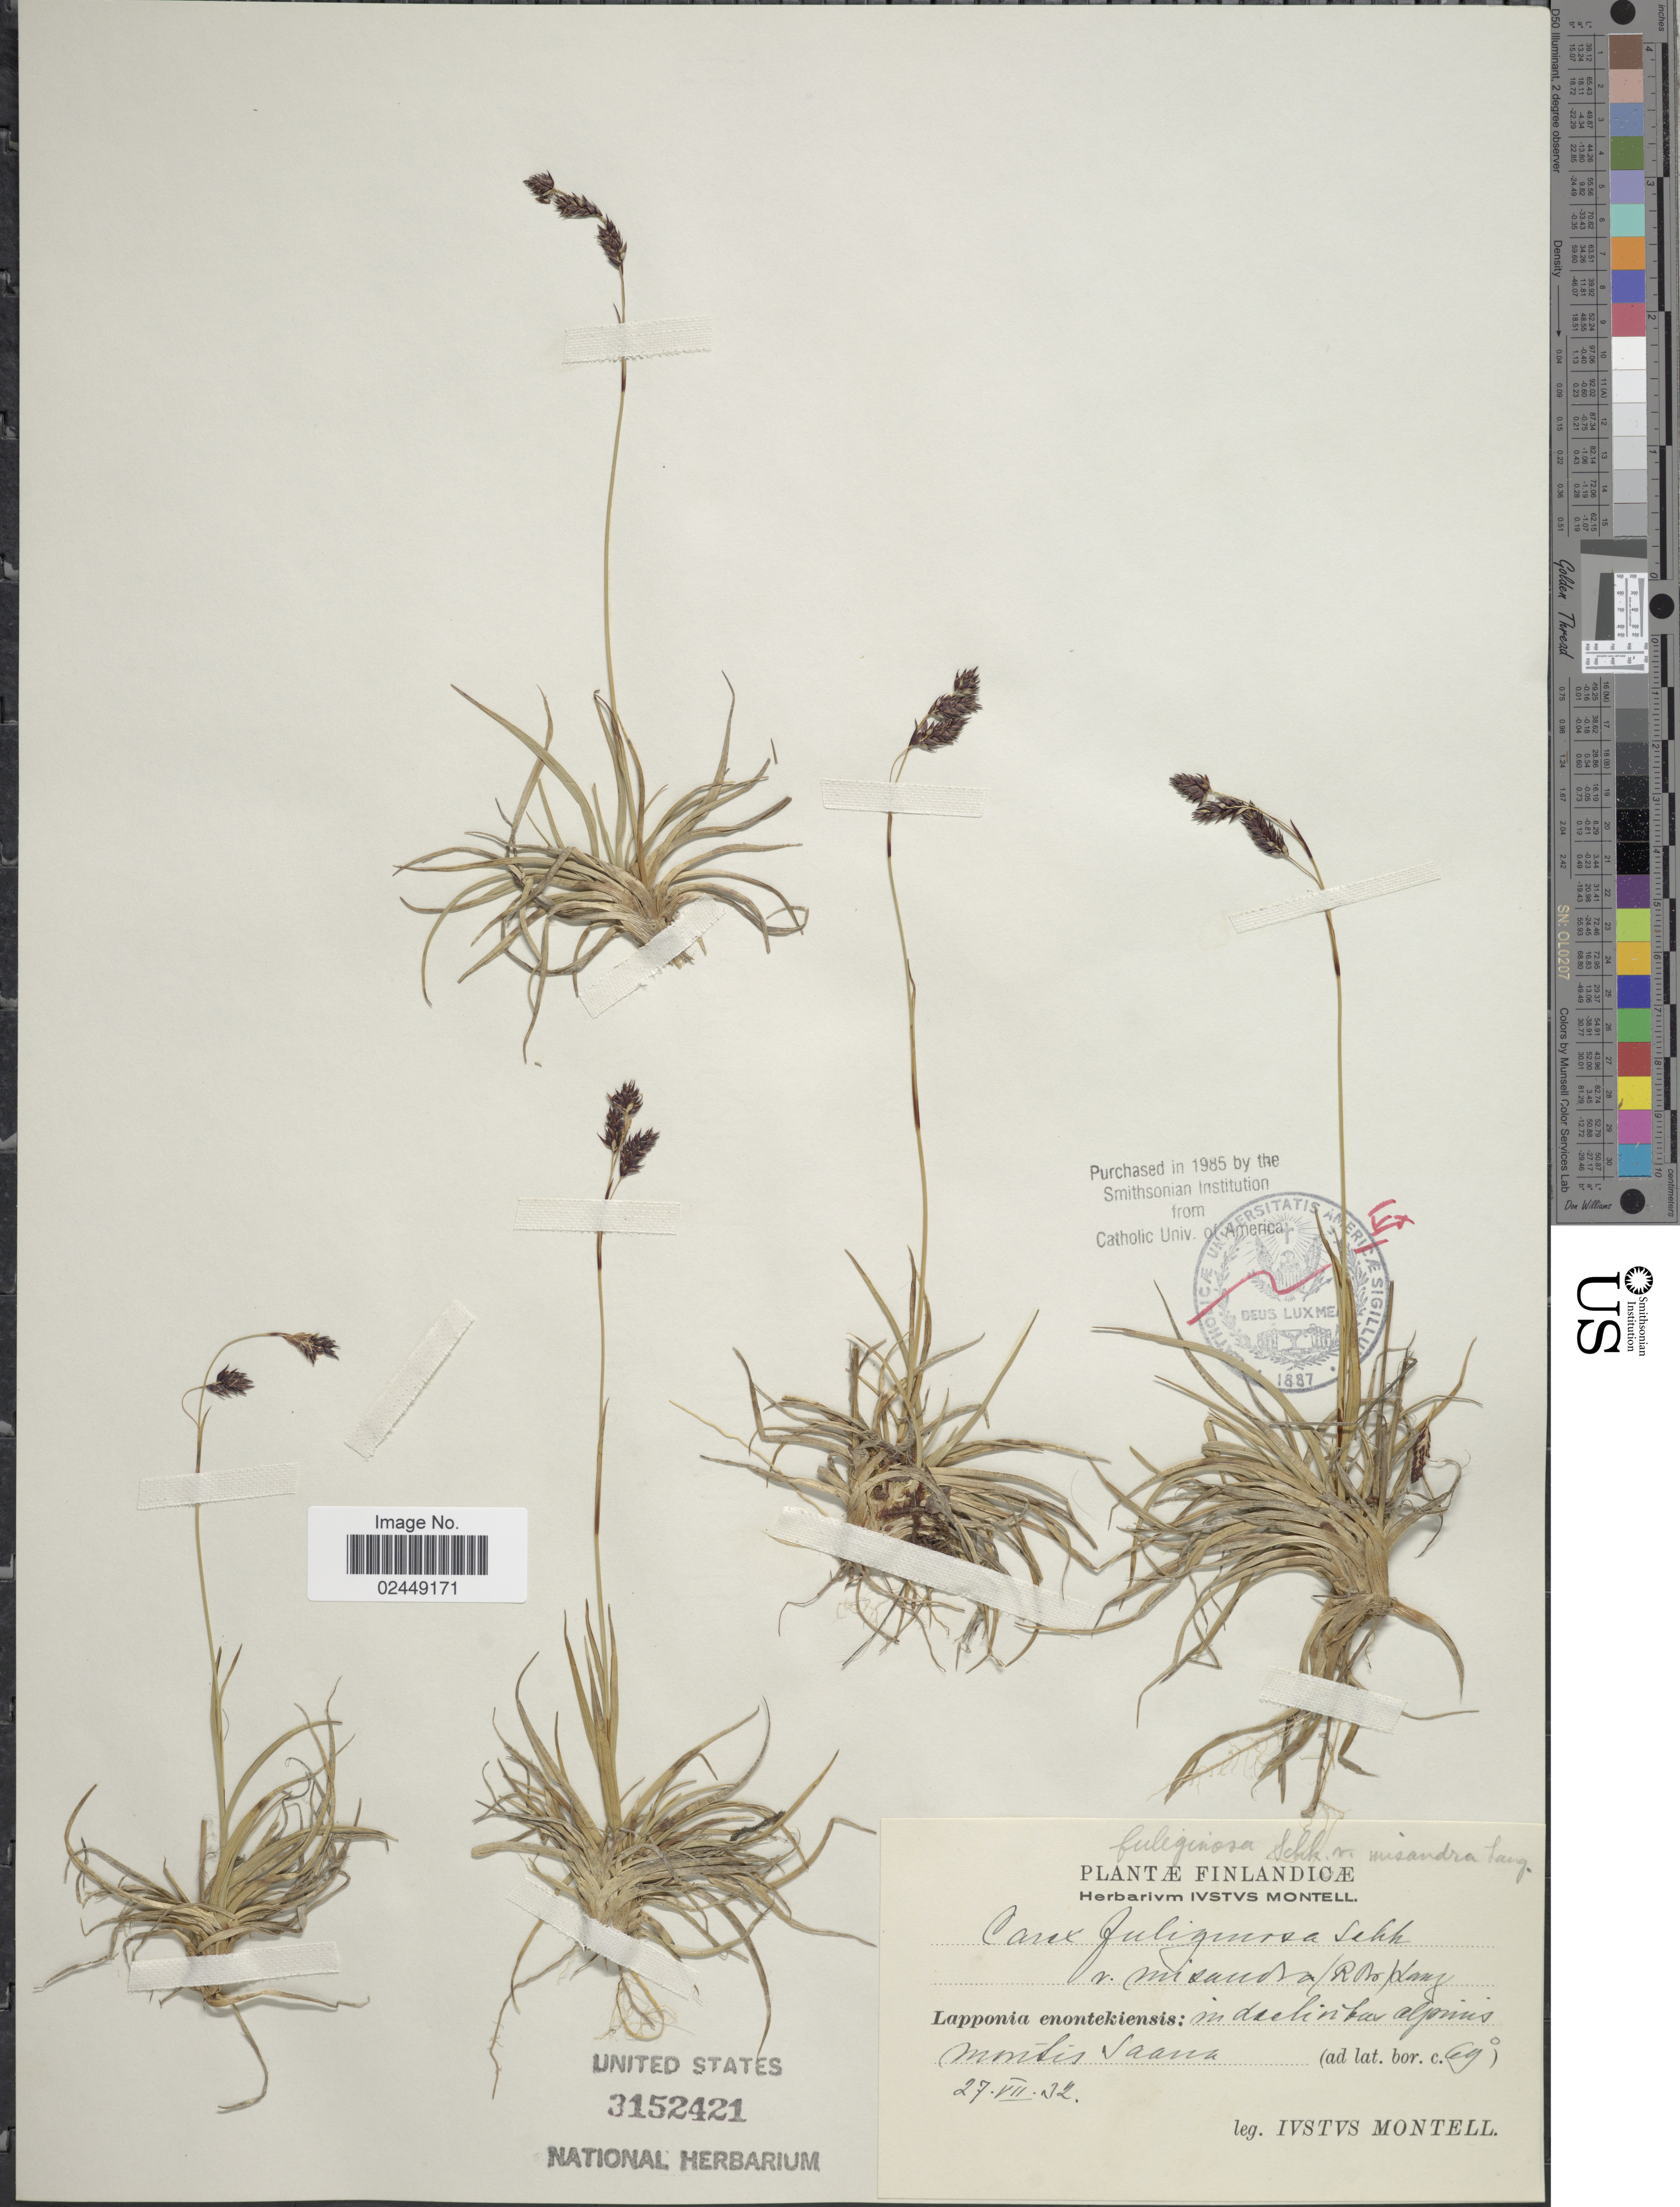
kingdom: Plantae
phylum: Tracheophyta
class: Liliopsida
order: Poales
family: Cyperaceae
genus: Carex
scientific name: Carex fuliginosa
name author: Schkuhr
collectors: I. Montell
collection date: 1932-07-27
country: Finland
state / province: Lappi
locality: Saana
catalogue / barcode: US 3152421